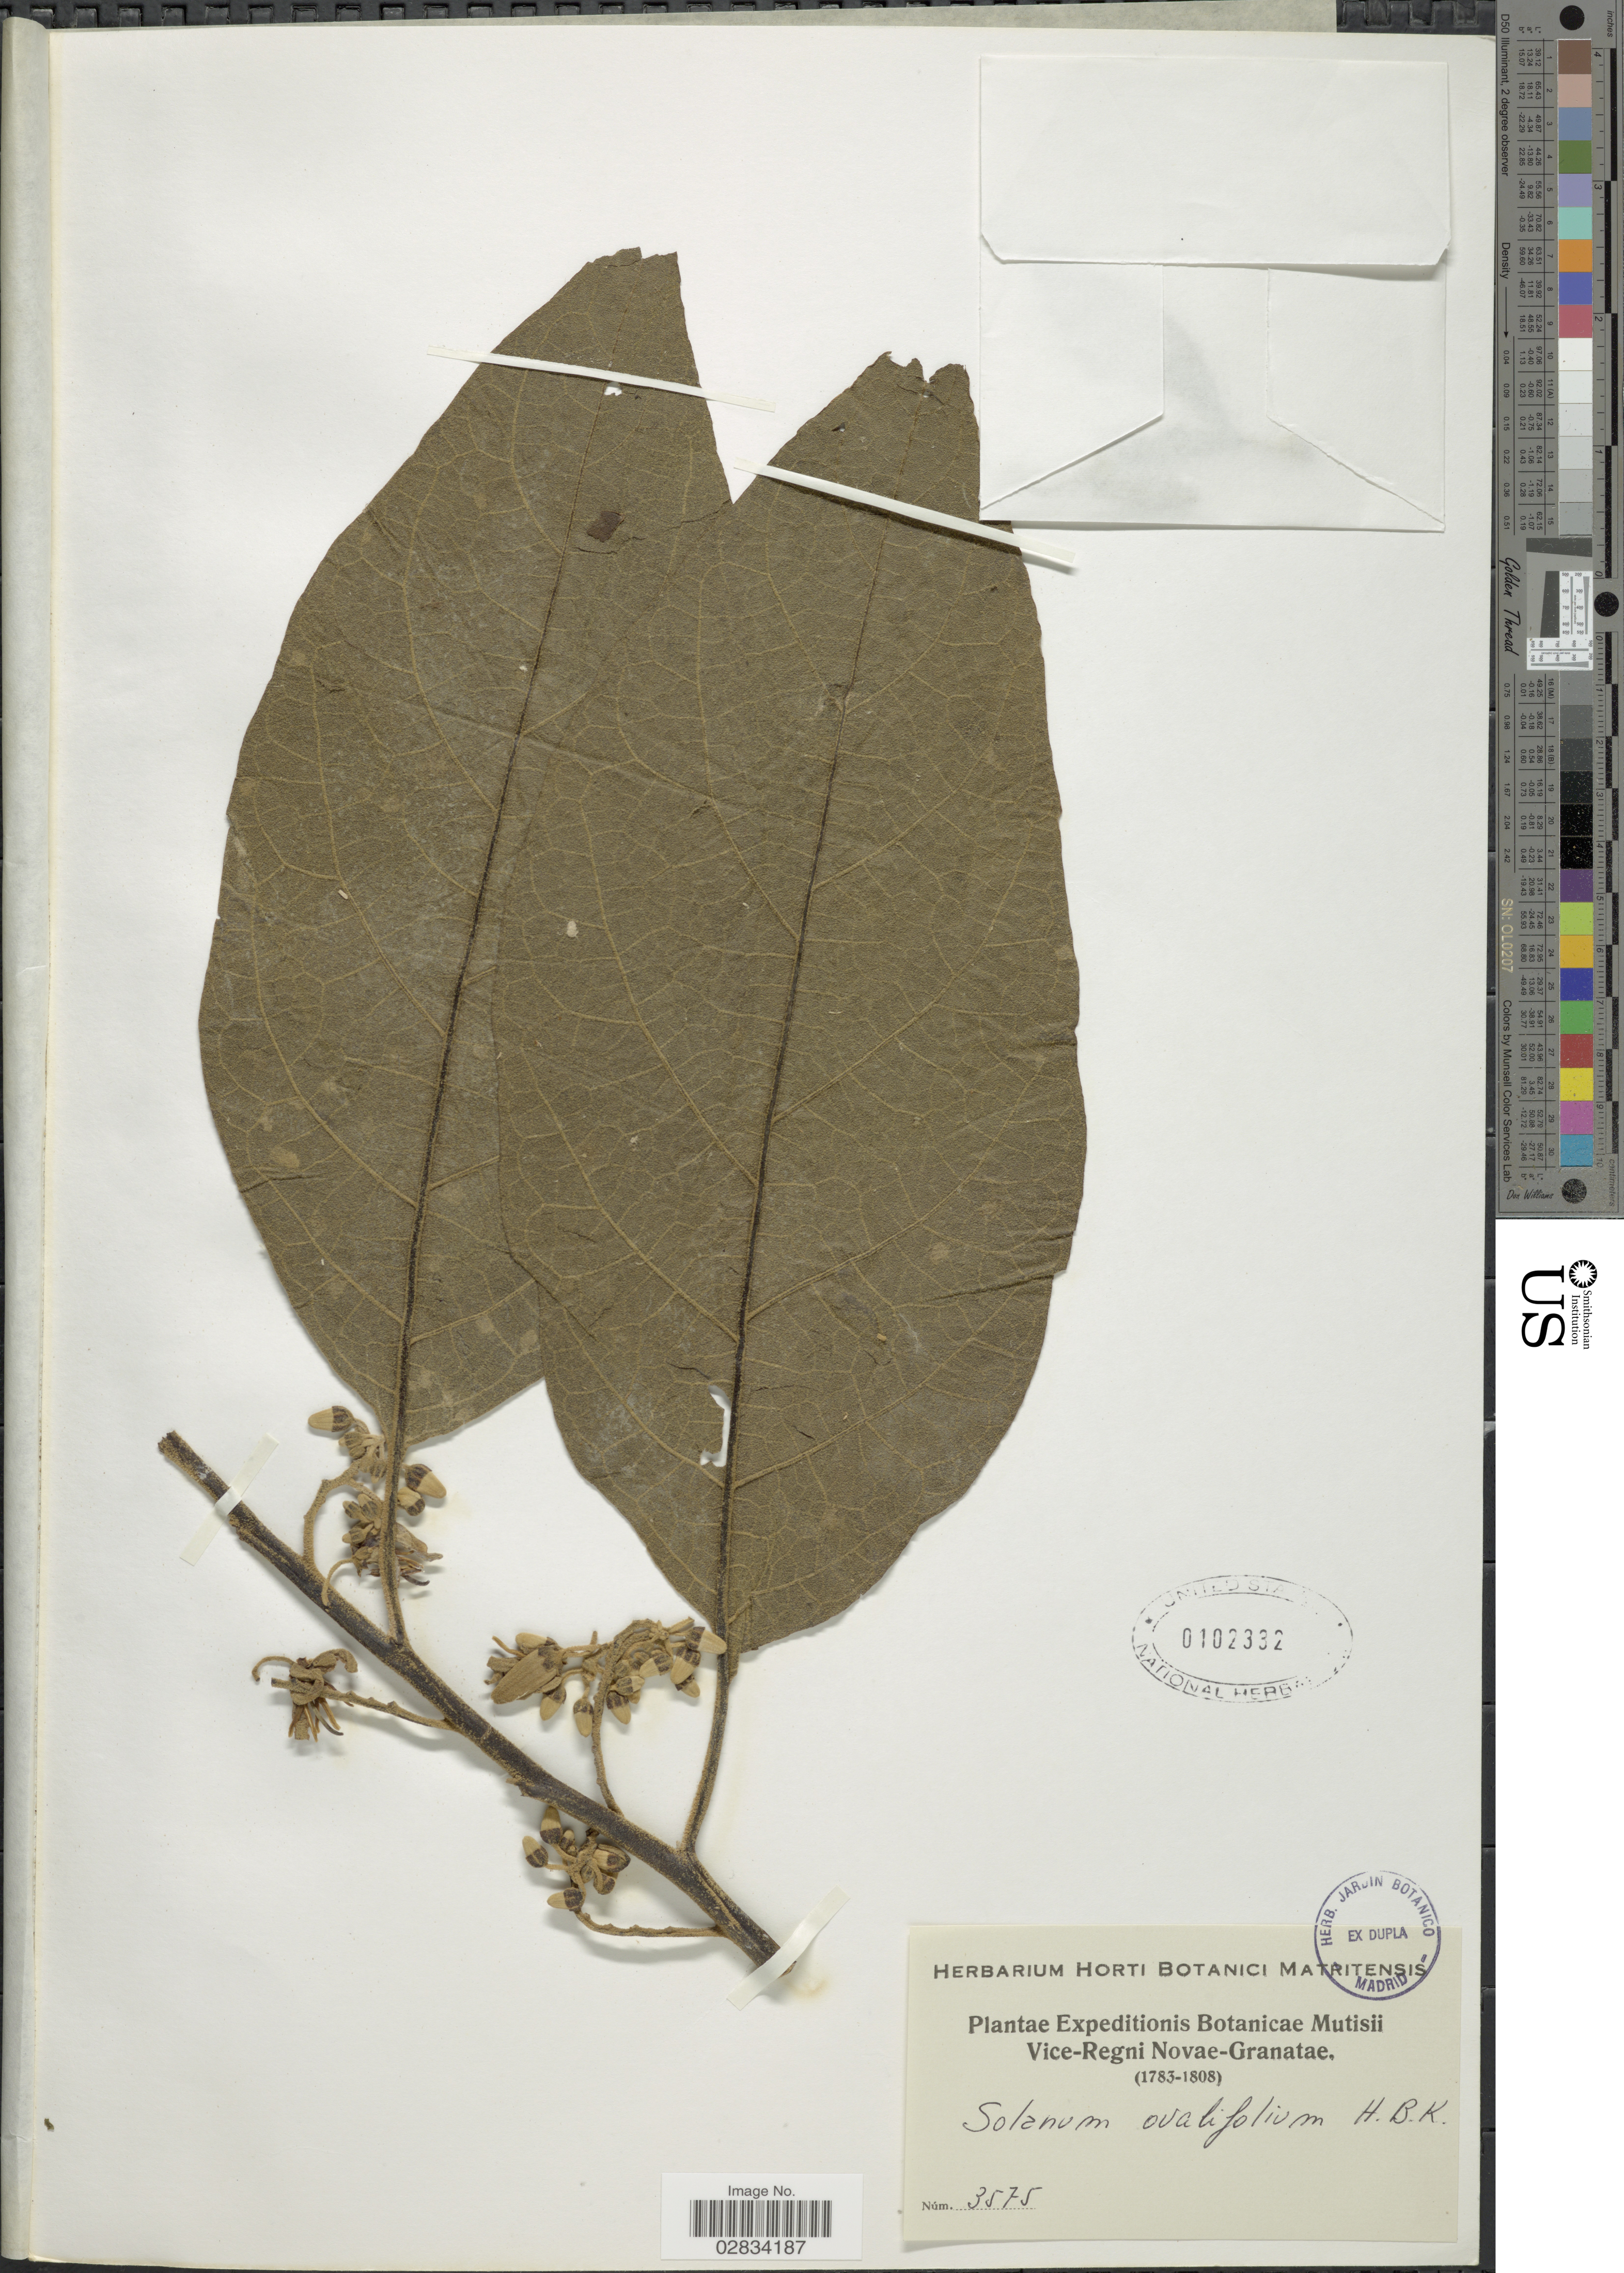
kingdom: Plantae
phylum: Tracheophyta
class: Magnoliopsida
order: Solanales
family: Solanaceae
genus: Solanum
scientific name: Solanum ovalifolium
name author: Dunal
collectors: Expeditions Botanicae Mutisii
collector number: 3575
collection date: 1783/1808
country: Colombia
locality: Vice-Regni Novae-Granatae.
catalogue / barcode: US 102332